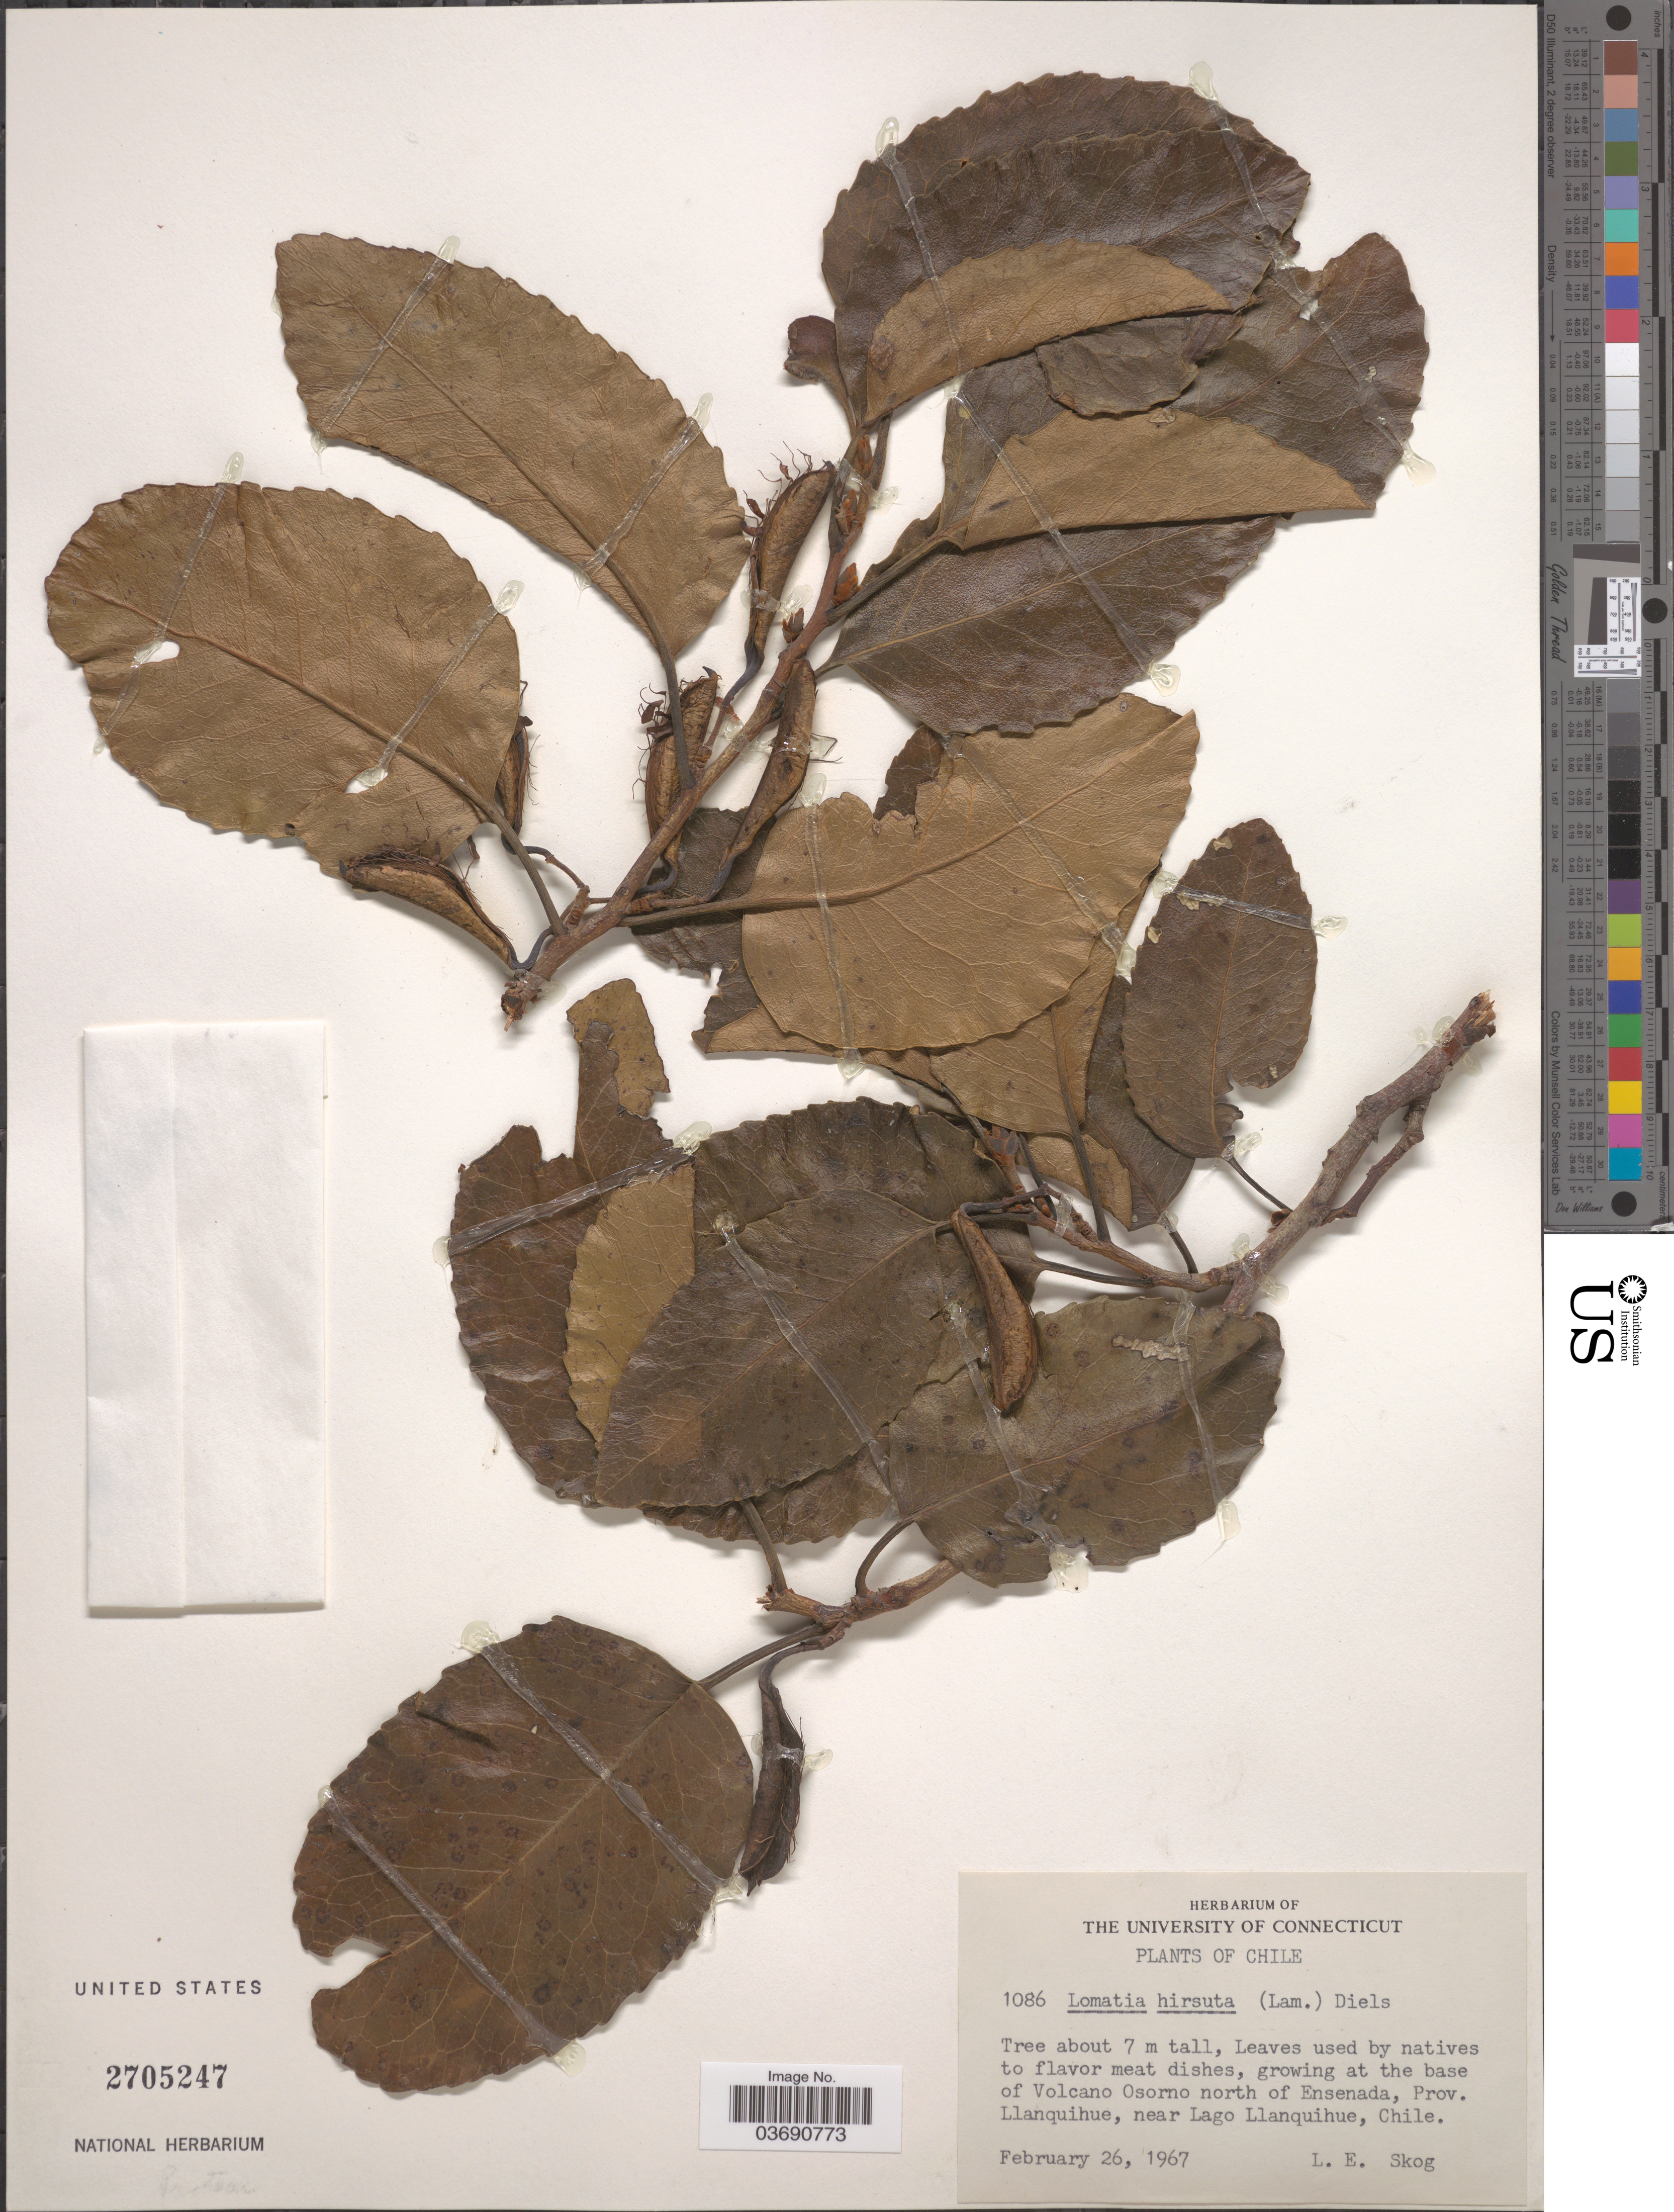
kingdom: Plantae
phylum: Tracheophyta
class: Magnoliopsida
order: Proteales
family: Proteaceae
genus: Lomatia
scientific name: Lomatia hirsuta subsp. obliqua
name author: (Ruiz & Pav.) R.T. Penn.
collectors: L. E. Skog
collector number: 1086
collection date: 1967-02-26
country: Chile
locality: The base of Volcano Osorno north of Ensenada, Prov. Llanquihue, near Lago Llanquihue.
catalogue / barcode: US 2705247